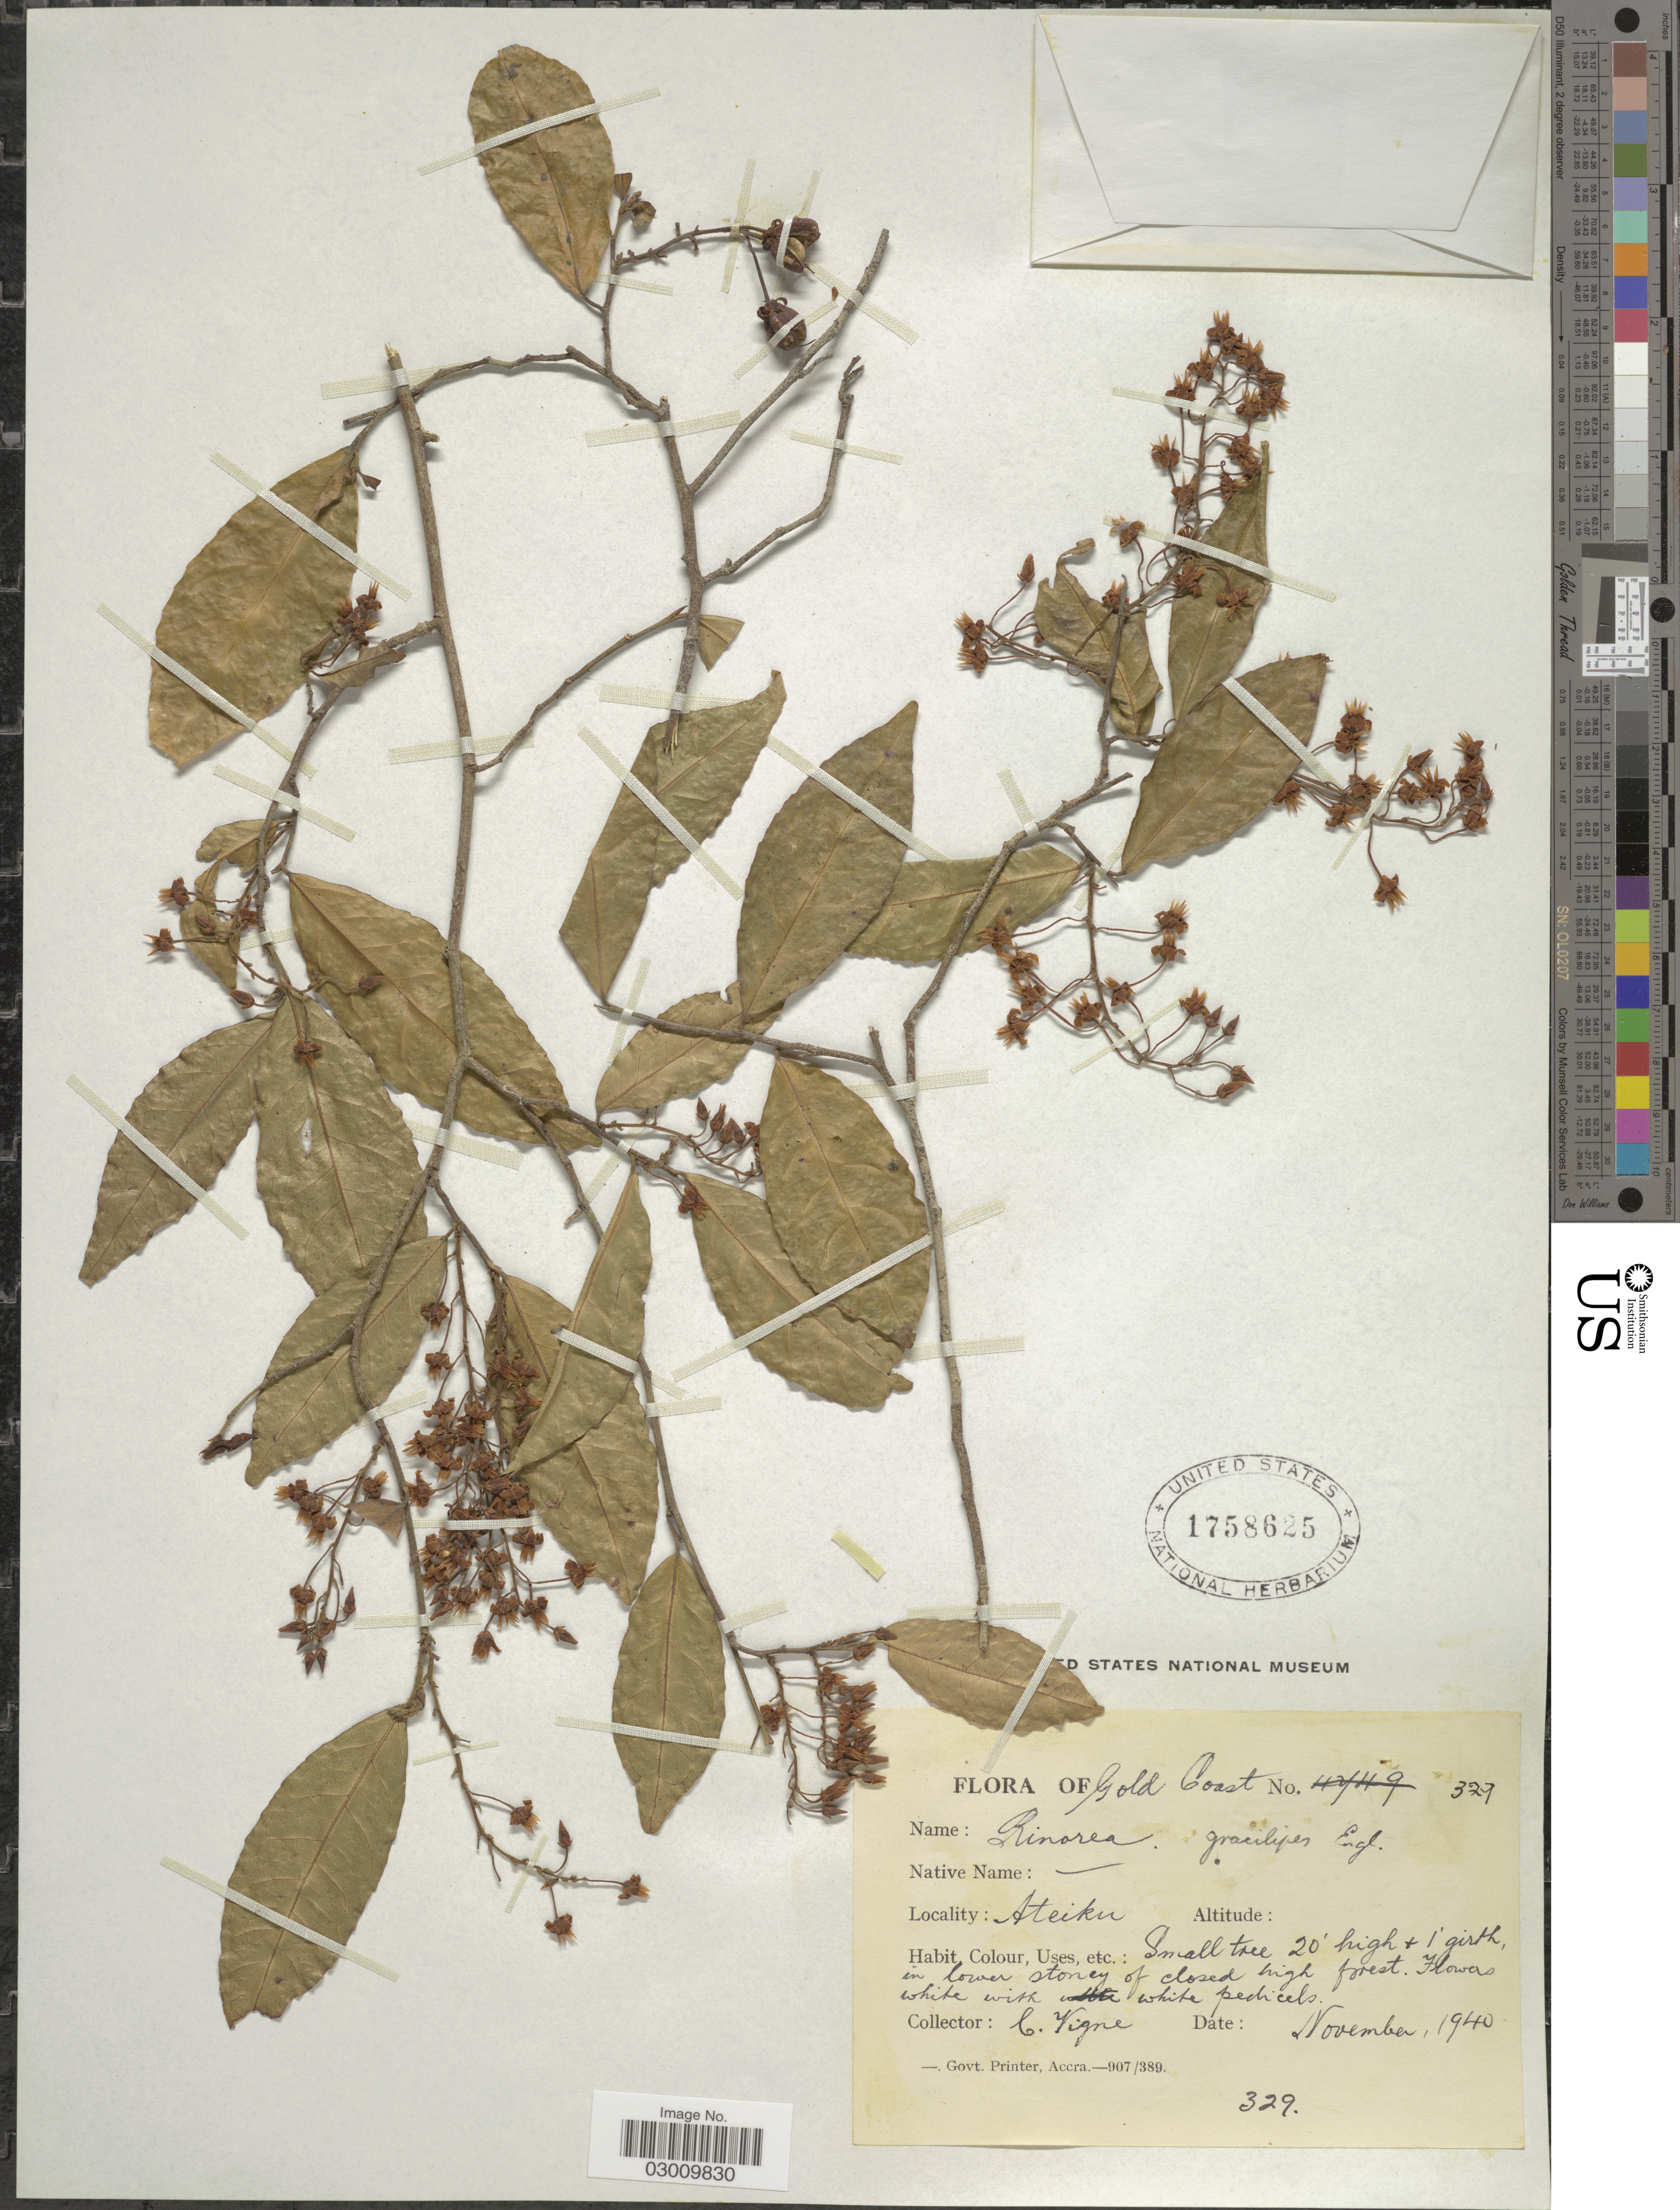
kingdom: Plantae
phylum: Tracheophyta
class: Magnoliopsida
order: Malpighiales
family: Violaceae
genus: Rinorea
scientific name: Rinorea angustifolia subsp. engleriana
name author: (De Wild. & Durand) Grey-Wilson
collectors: C. Vigne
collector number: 329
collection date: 1940-11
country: Ghana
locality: Gold Coast. Ateiku.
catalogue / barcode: US 1758625